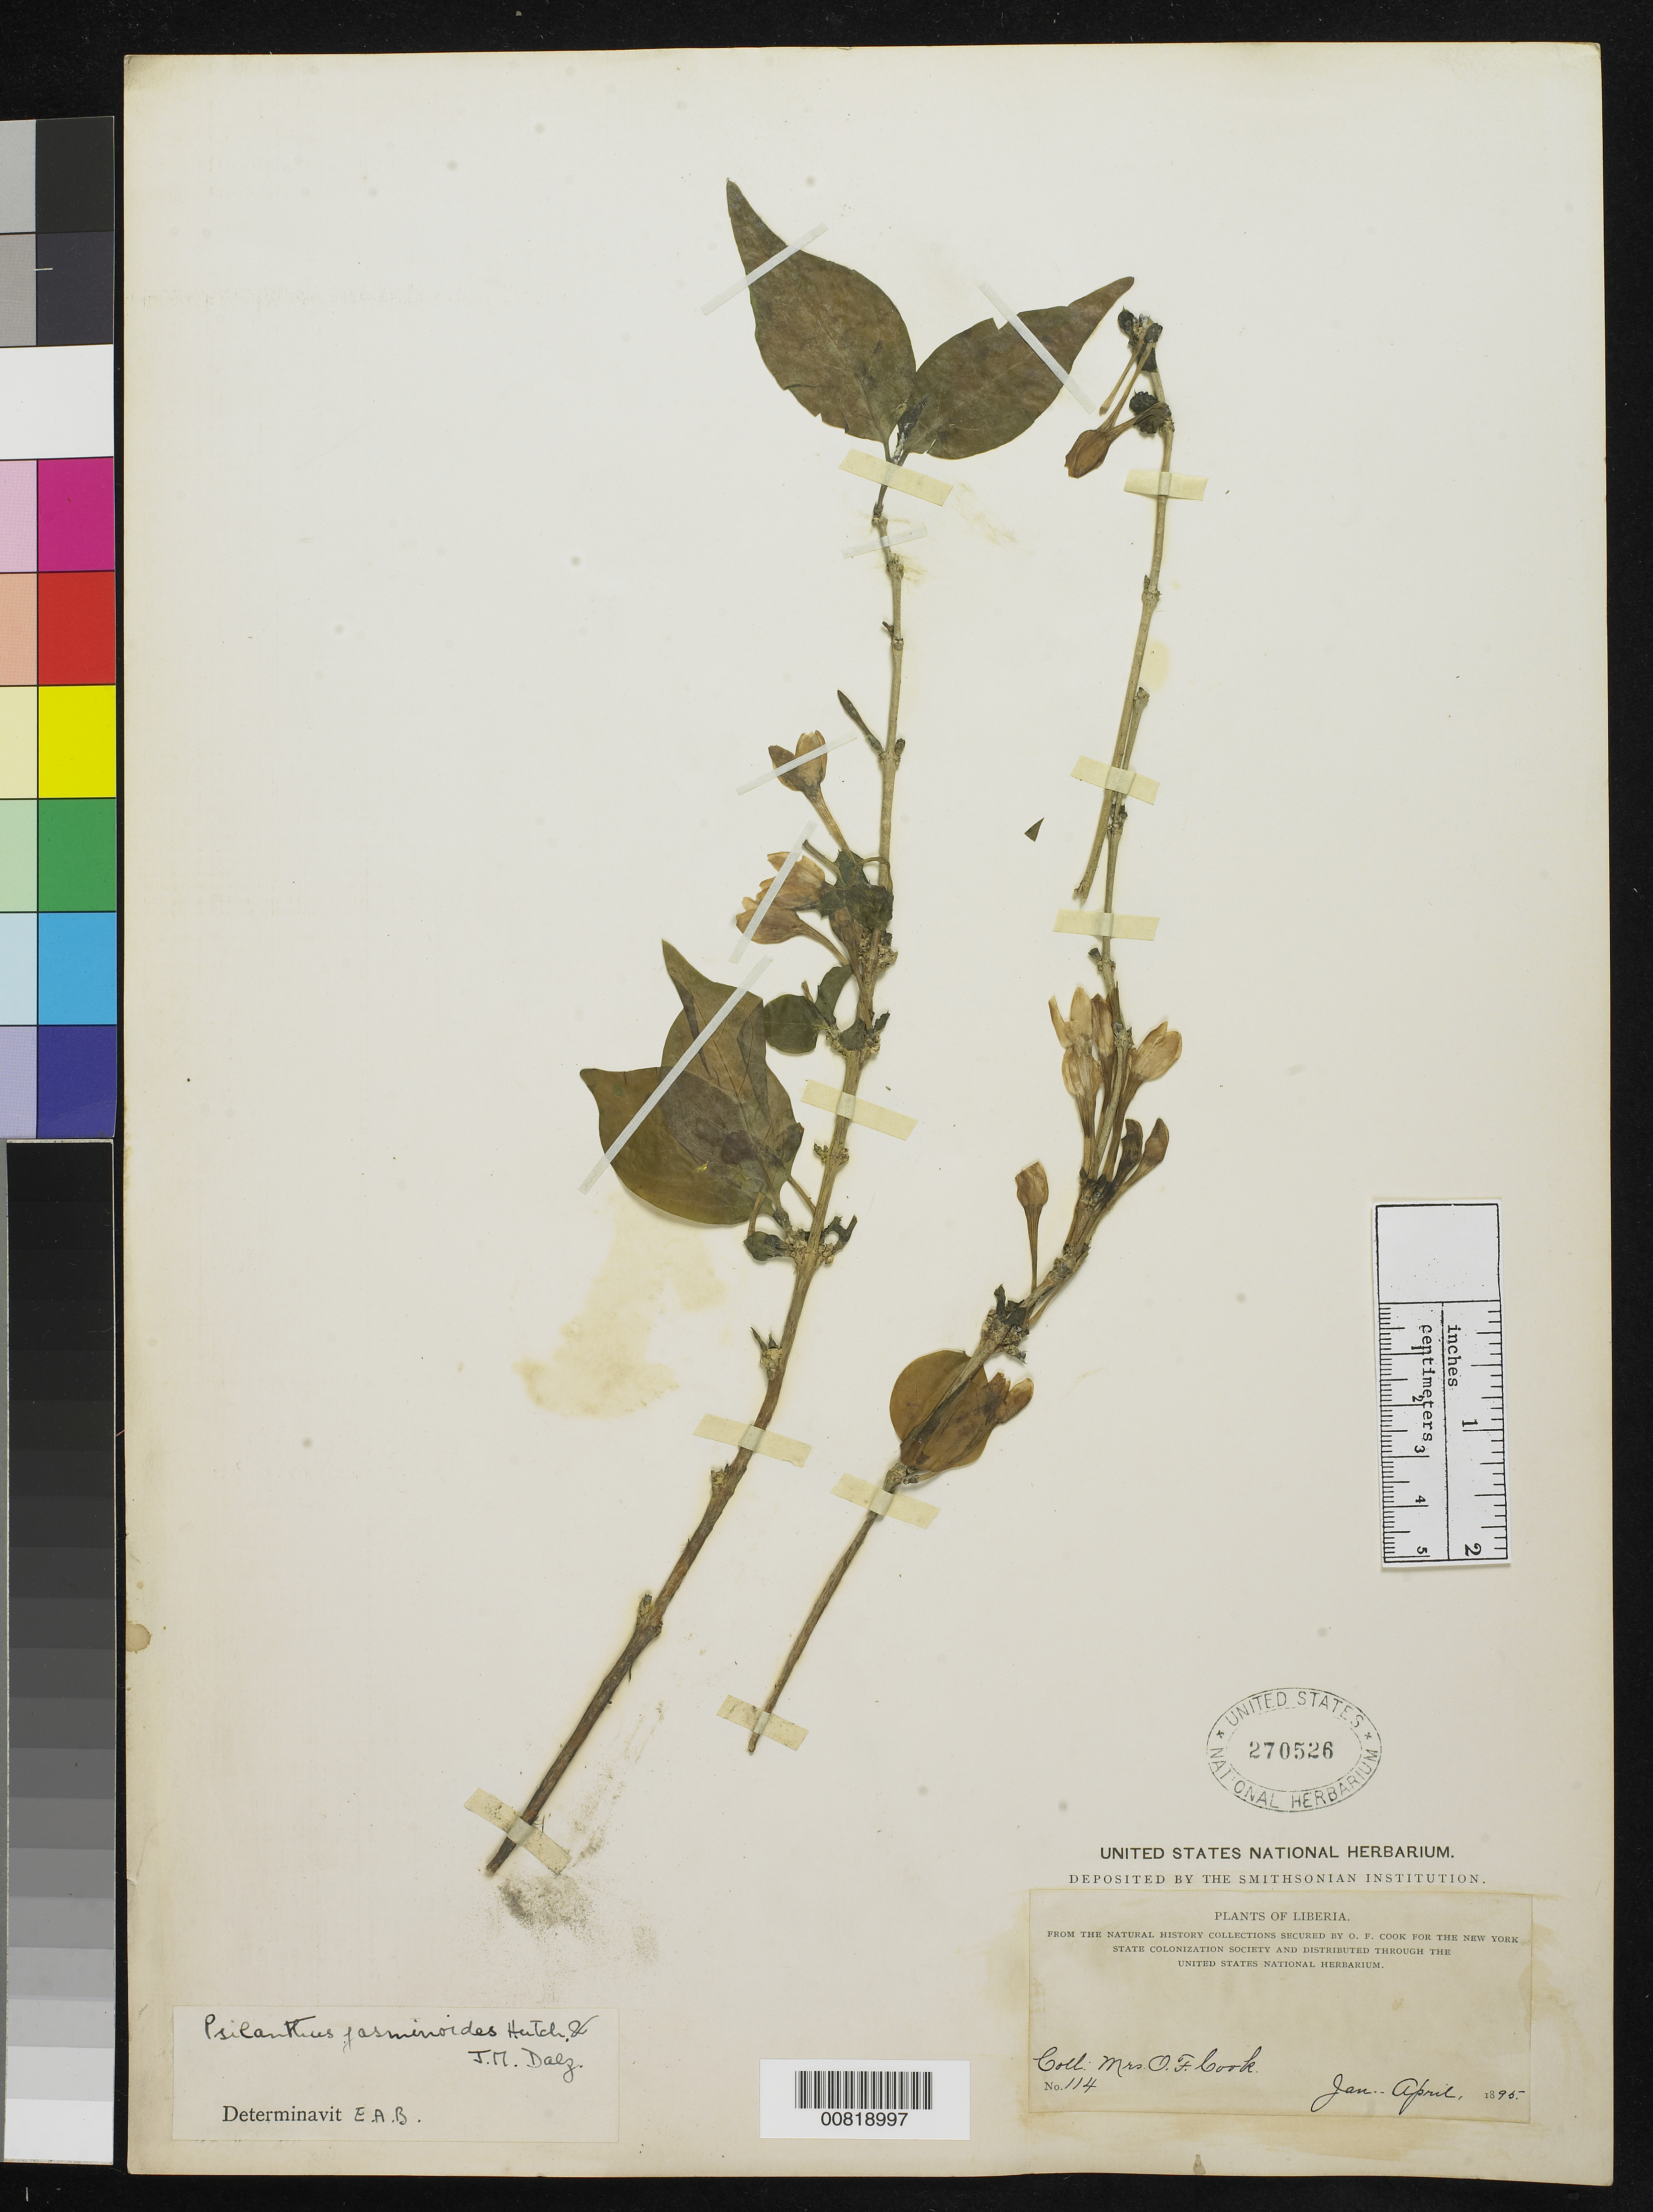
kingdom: Plantae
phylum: Tracheophyta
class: Magnoliopsida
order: Gentianales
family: Rubiaceae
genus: Psilanthus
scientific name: Psilanthus jasminoides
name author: Hutch. & Dalziel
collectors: Alice C. Cook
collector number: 114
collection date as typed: Jan 1895 to -- Apr 1895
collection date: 1895-01/1895-04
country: Liberia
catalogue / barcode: US 270526